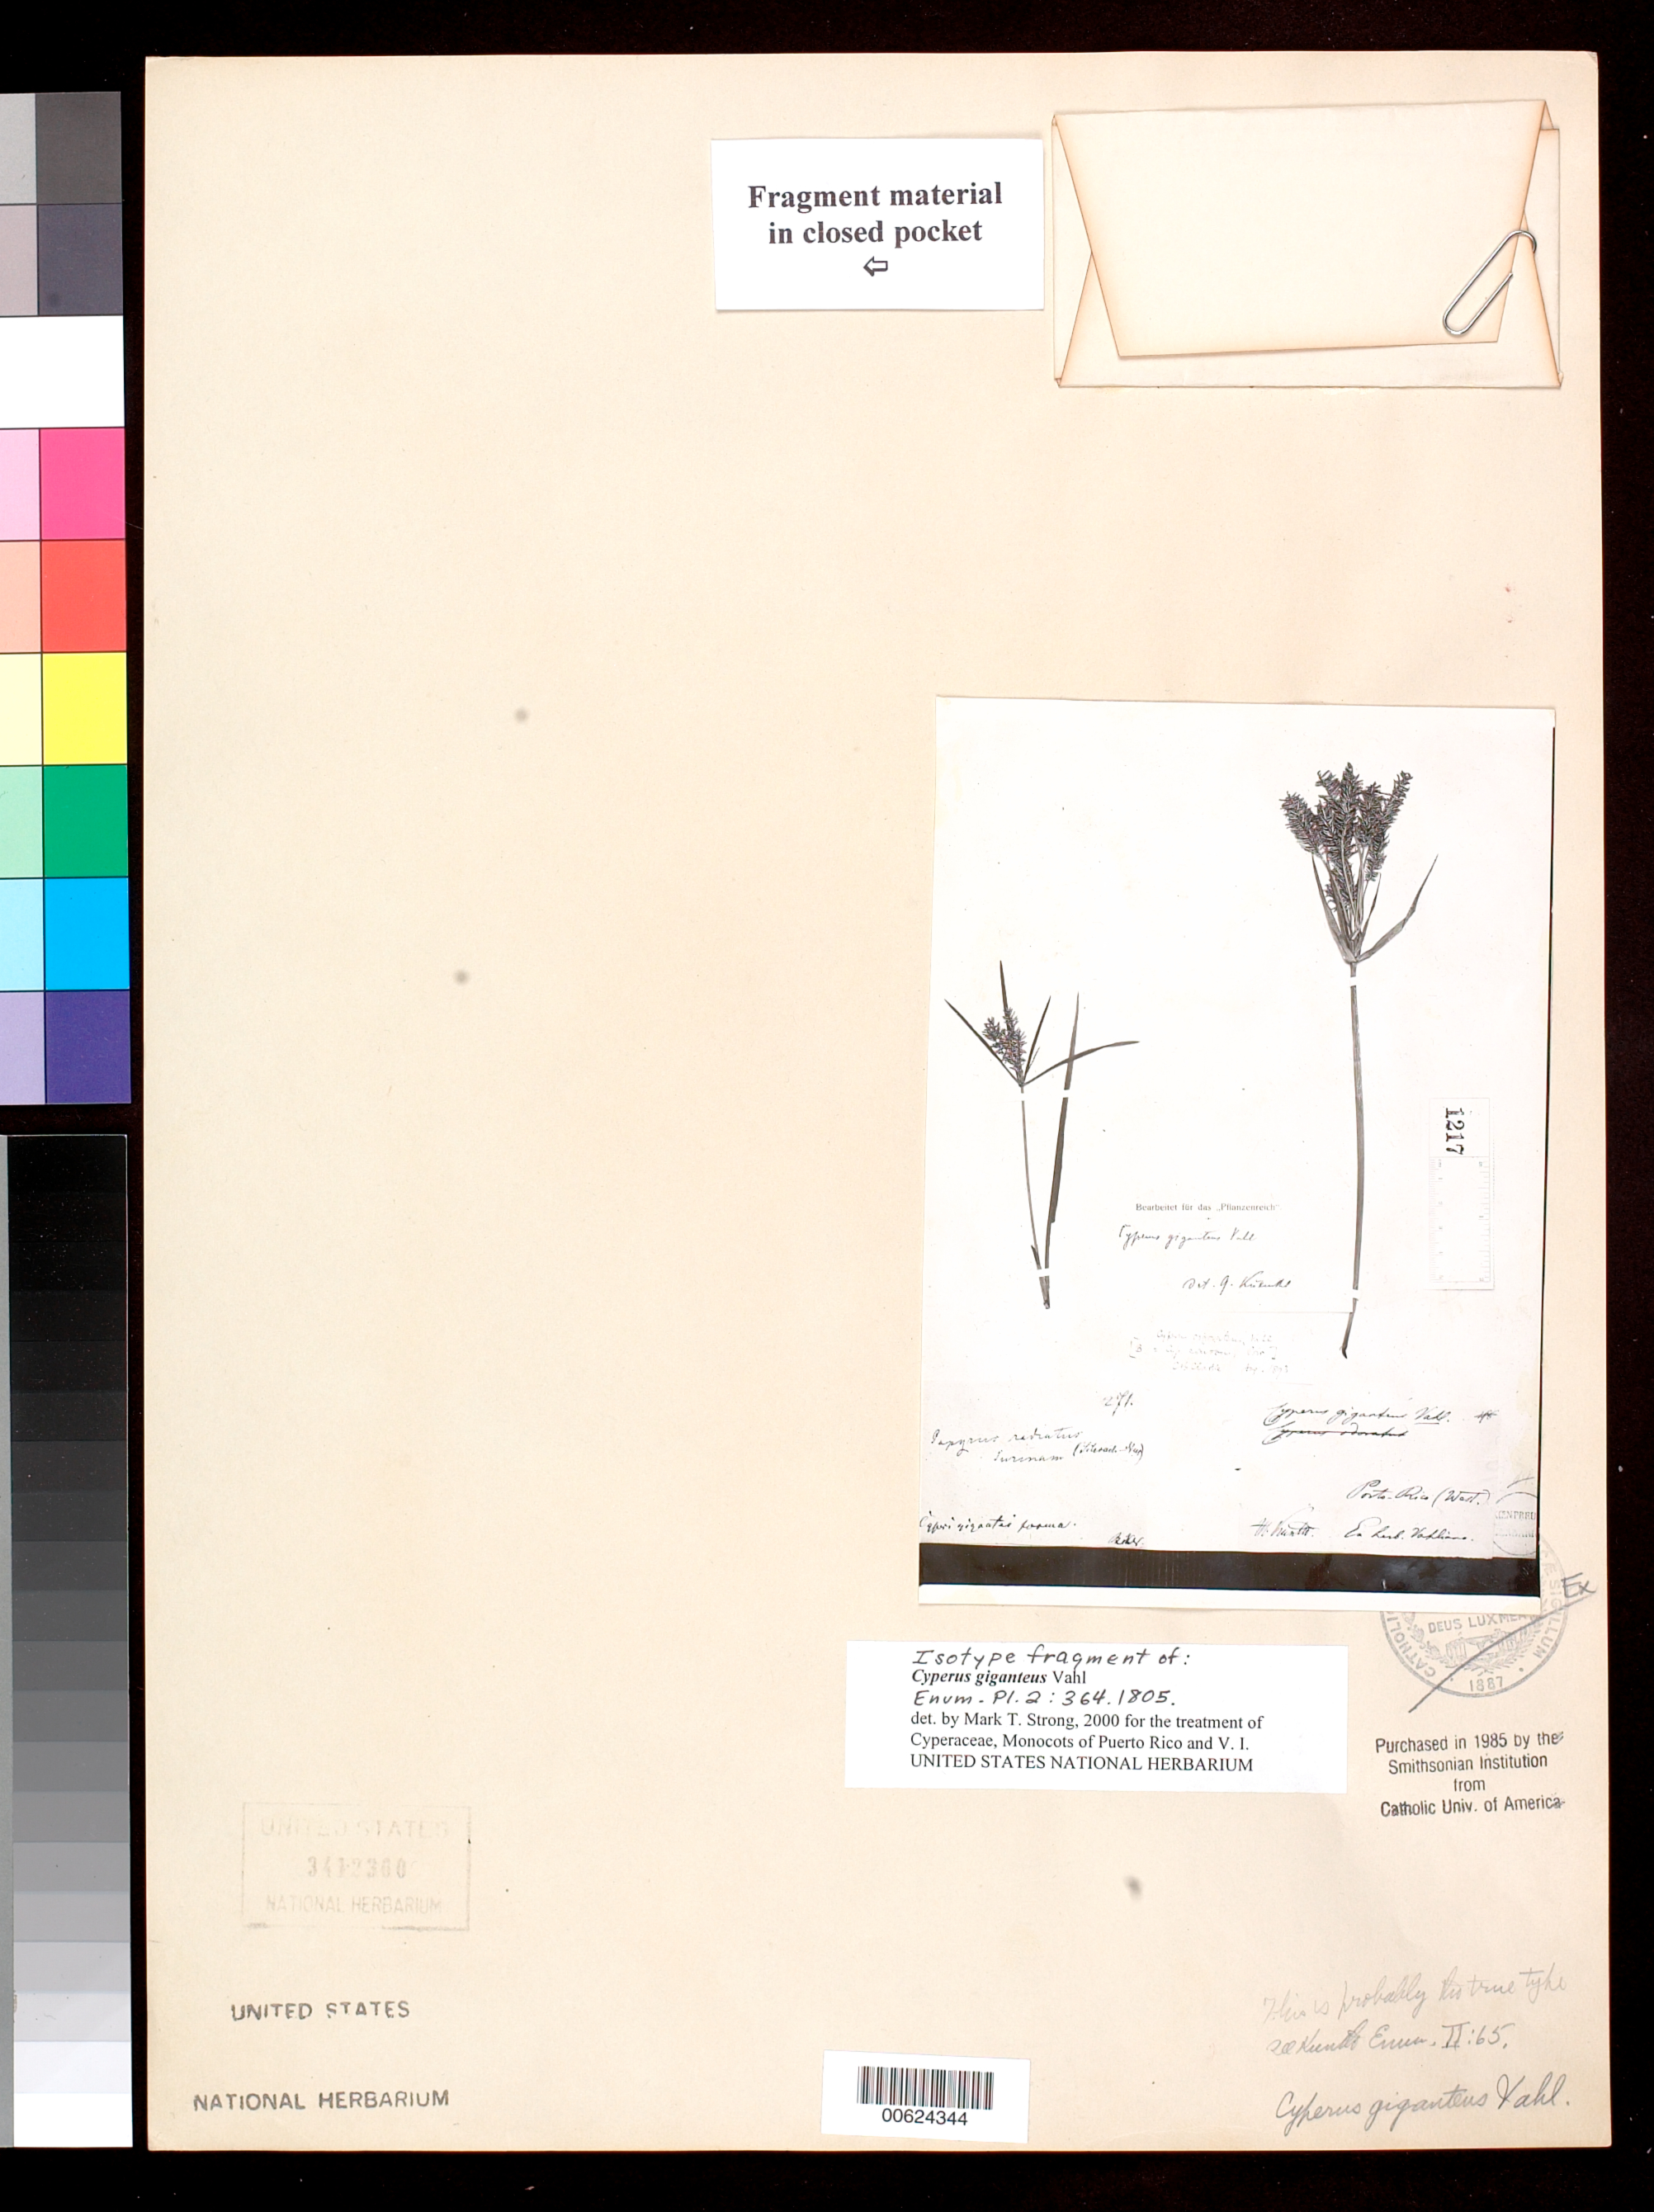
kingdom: Plantae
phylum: Tracheophyta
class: Liliopsida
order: Poales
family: Cyperaceae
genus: Cyperus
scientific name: Cyperus giganteus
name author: Vahl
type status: Type Fragment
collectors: H. West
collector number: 48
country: Puerto Rico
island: Greater Antilles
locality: Sierra de Naguabo ad Rio Blanco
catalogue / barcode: US 3412360